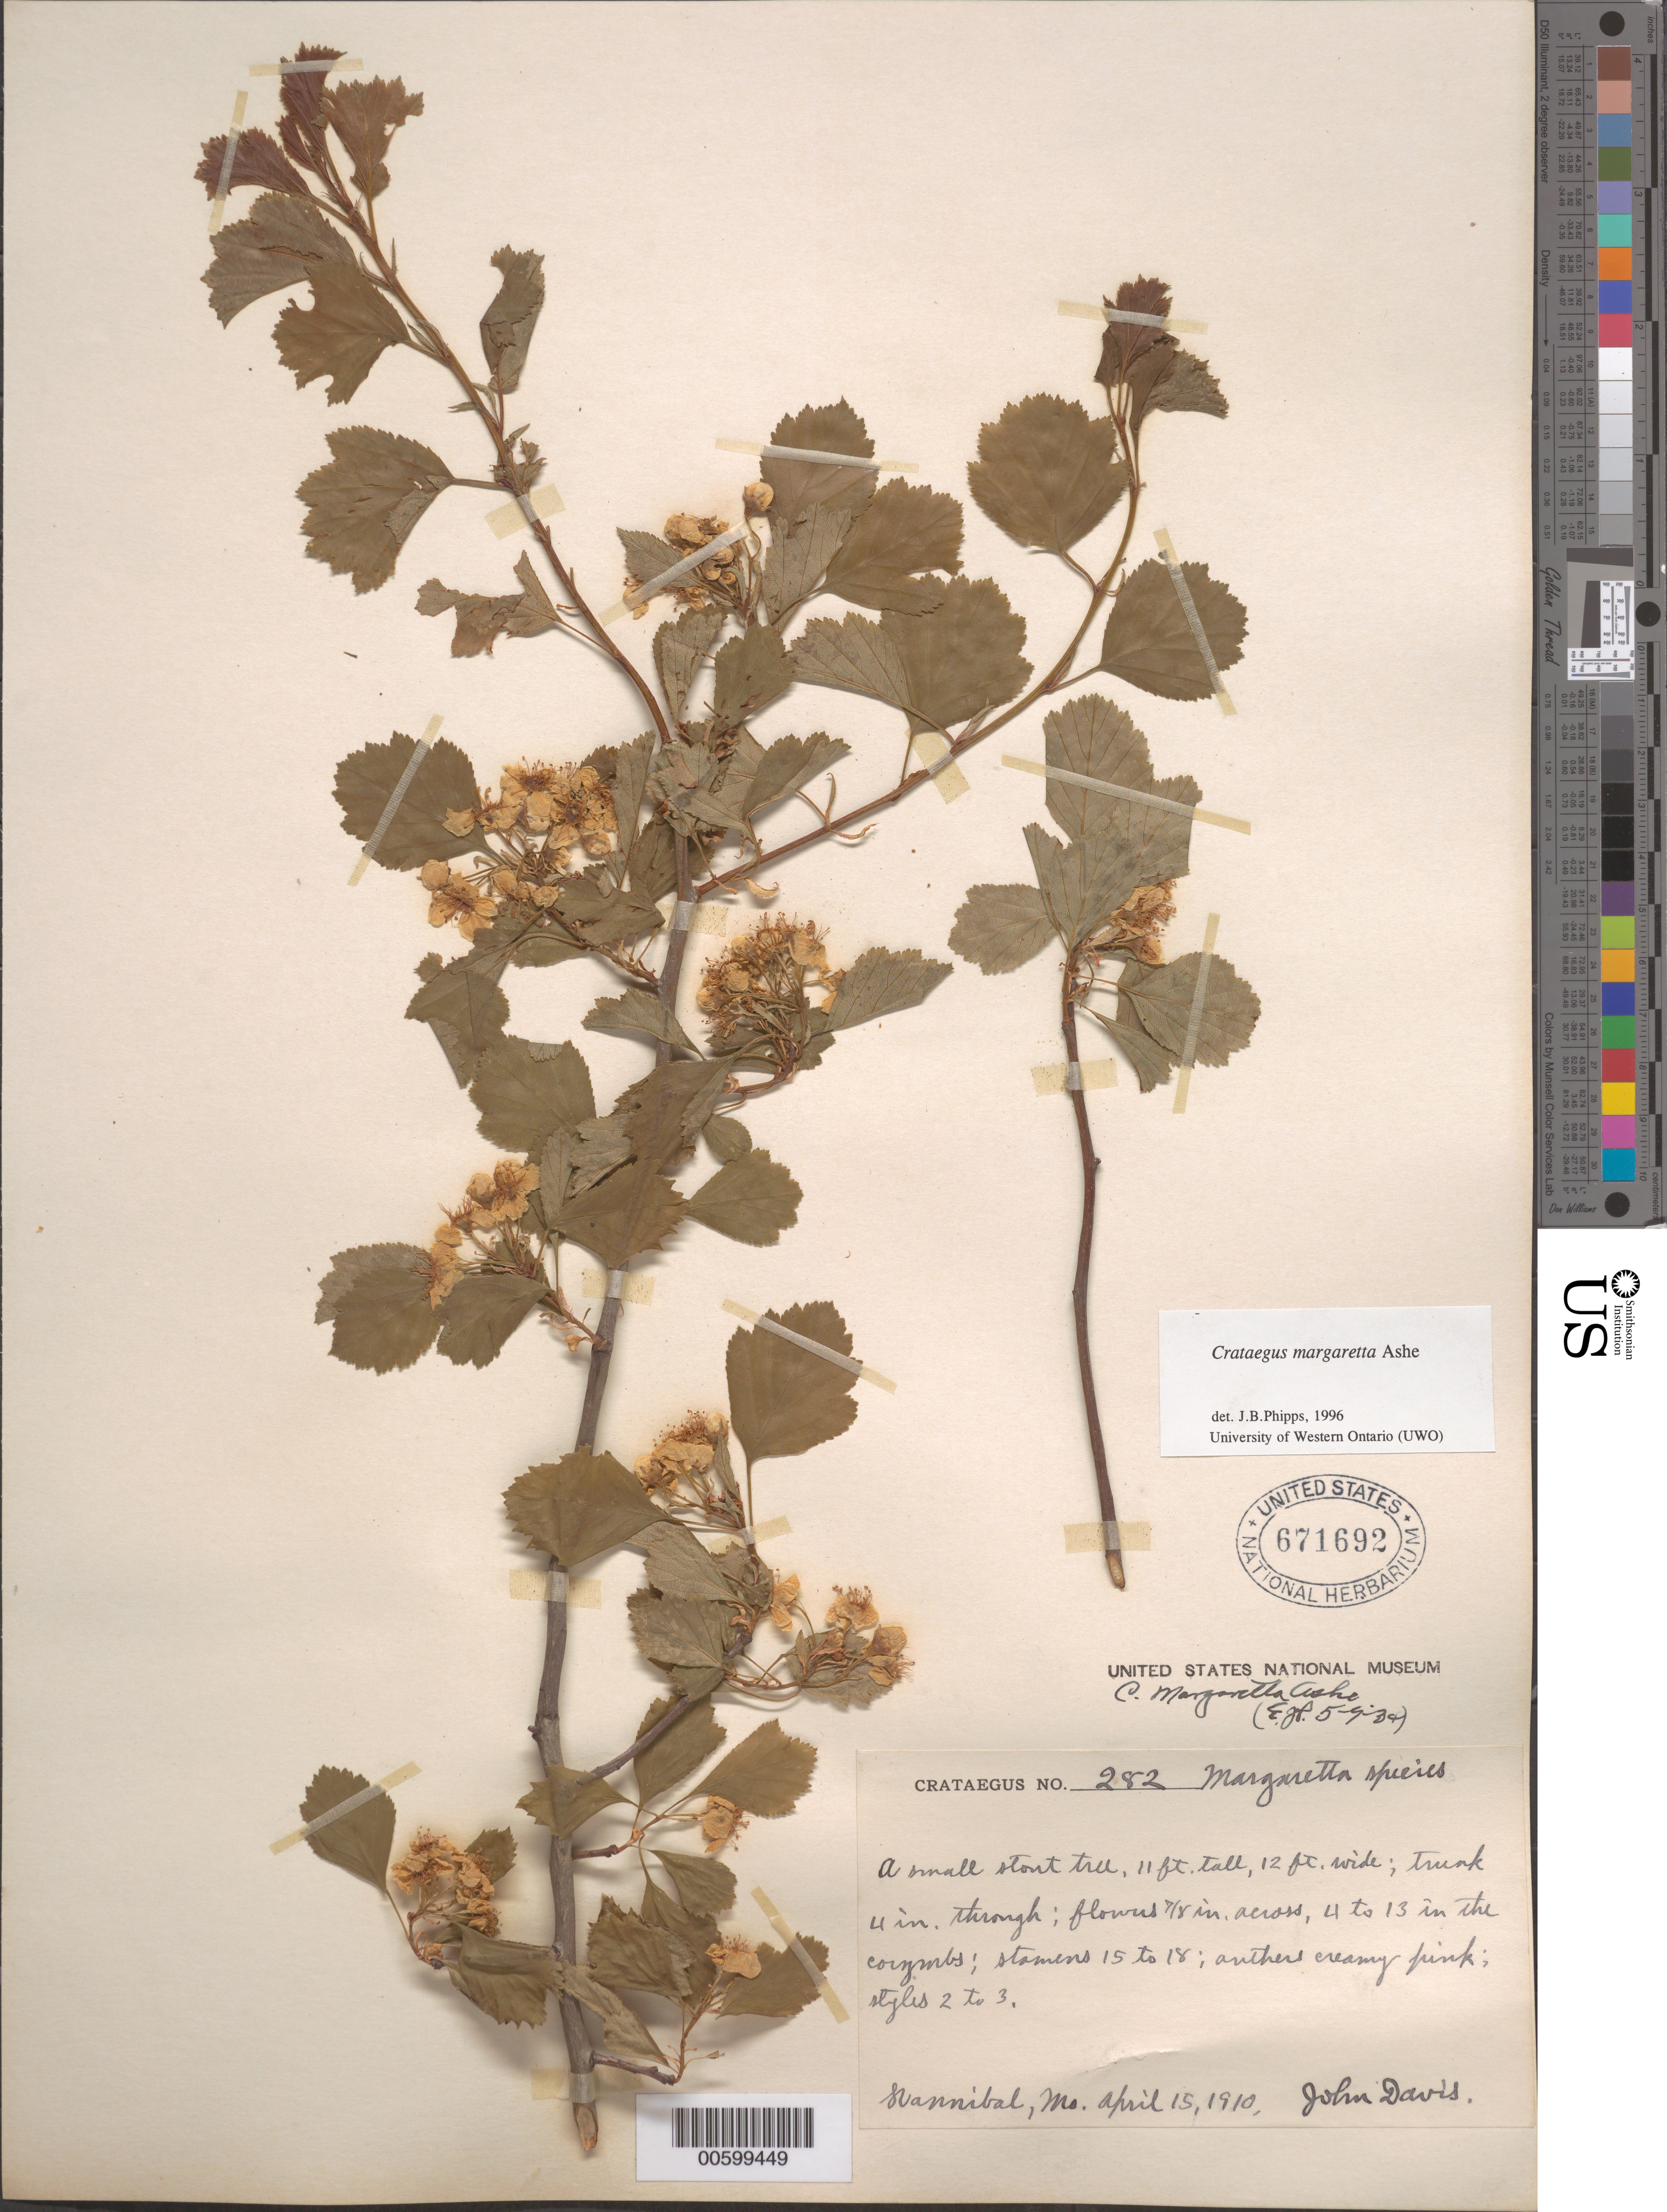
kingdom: Plantae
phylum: Tracheophyta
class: Magnoliopsida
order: Rosales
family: Rosaceae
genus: Crataegus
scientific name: Crataegus margarettae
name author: Ashe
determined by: Palmer, E. J.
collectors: J. Davis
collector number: Crataegus 282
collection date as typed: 15 Apr 1910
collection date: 1910-04-15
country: United States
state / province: Missouri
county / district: Marion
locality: Hannibal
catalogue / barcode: US 671692